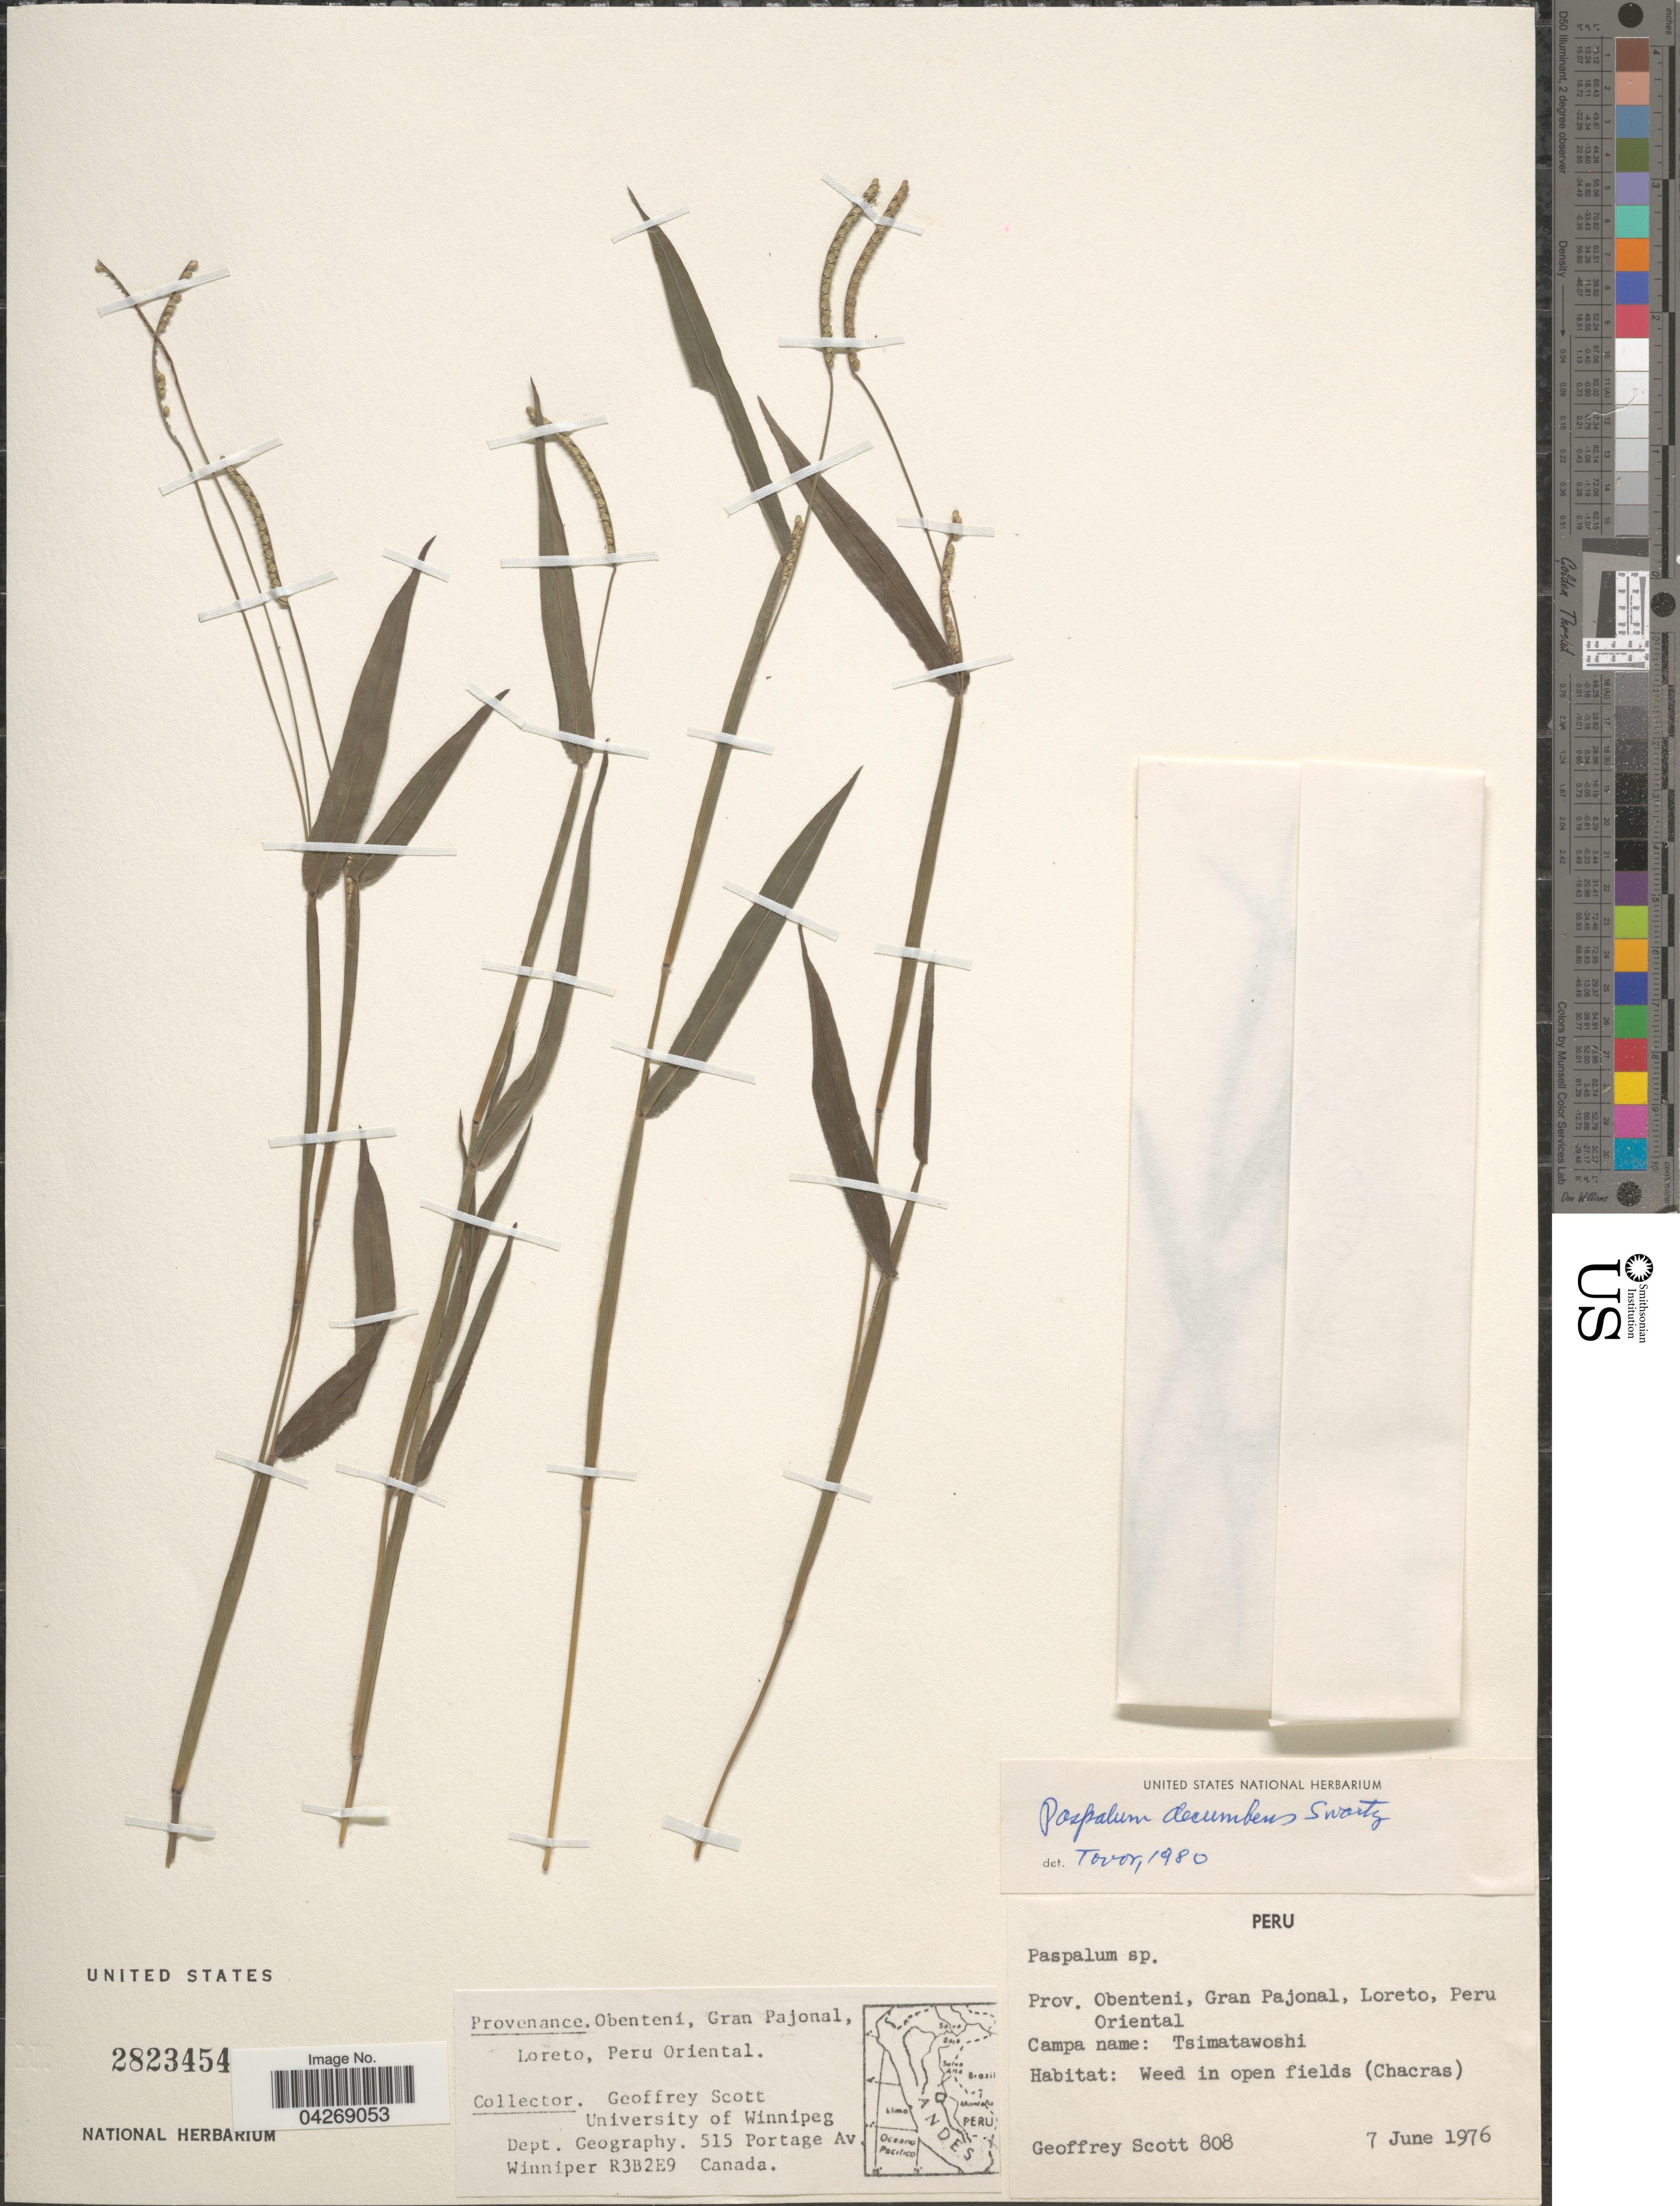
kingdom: Plantae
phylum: Tracheophyta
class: Liliopsida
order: Poales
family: Poaceae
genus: Paspalum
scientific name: Paspalum decumbens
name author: Sw.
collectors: G. Scott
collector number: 808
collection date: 1976-06-07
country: Peru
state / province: Loreto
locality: Prov. Obenteni, Gran Pajonal, Peru Oriental.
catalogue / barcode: US 2823454